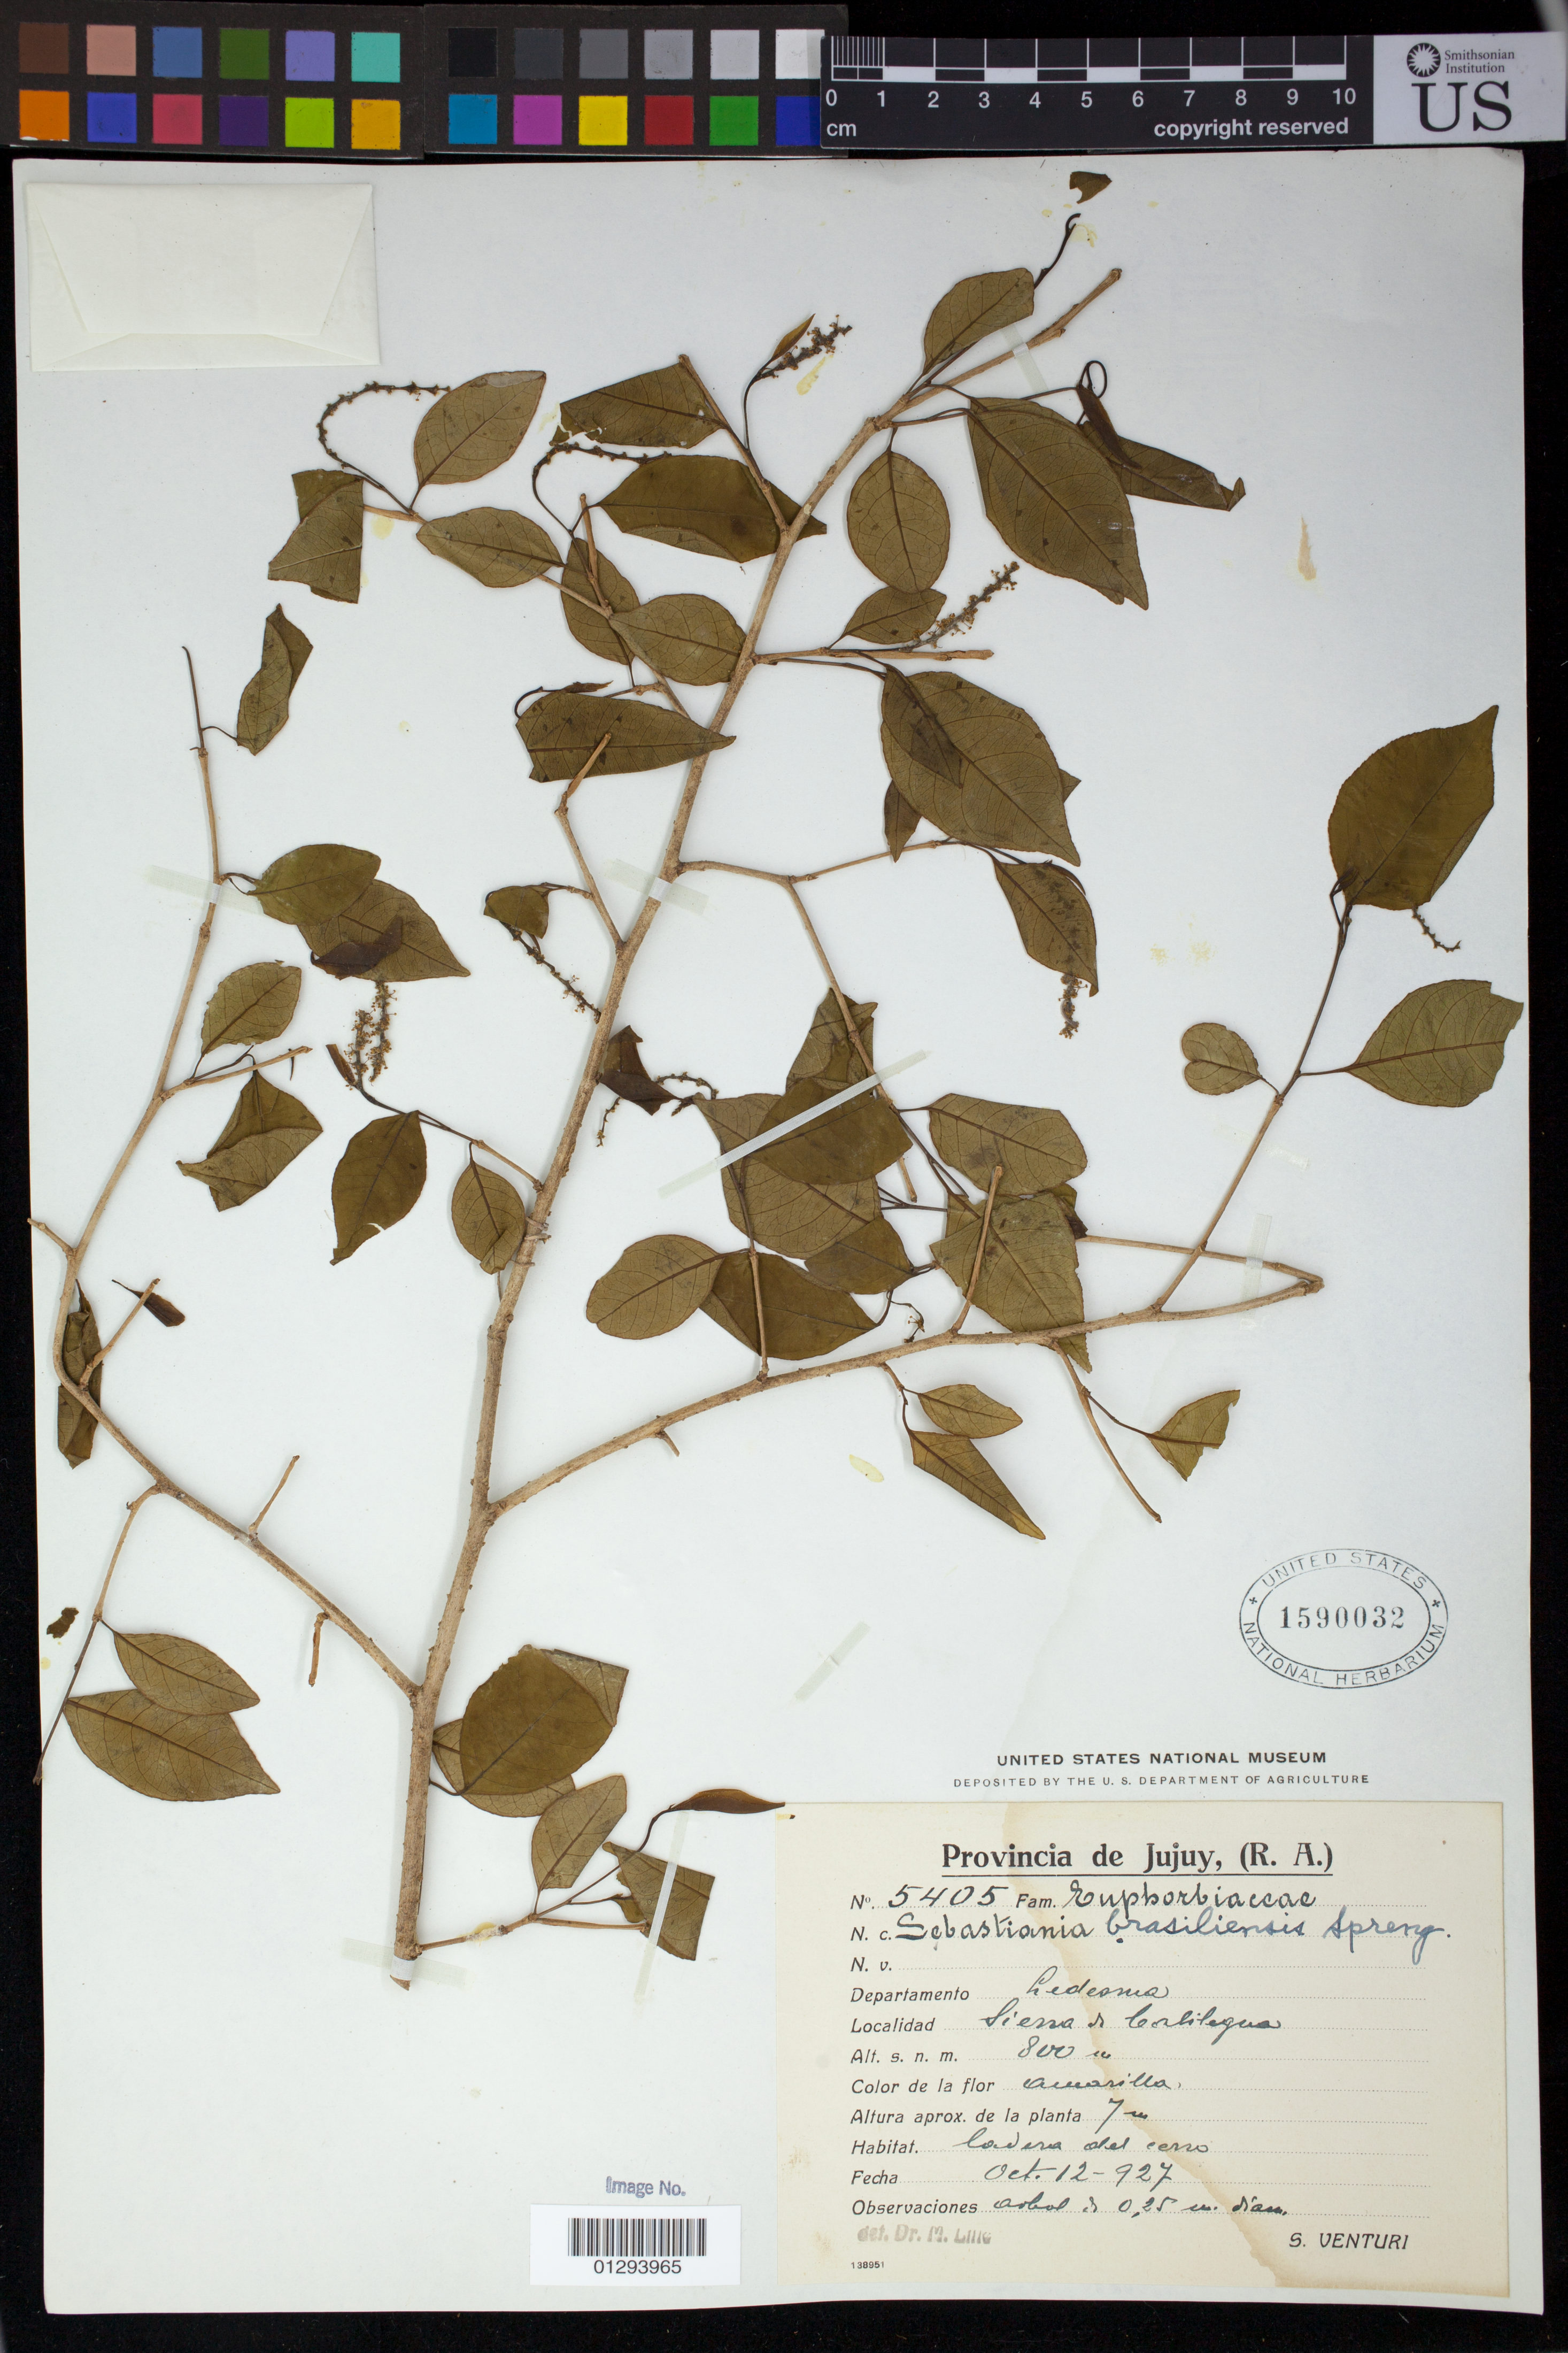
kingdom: Plantae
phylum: Tracheophyta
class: Magnoliopsida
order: Malpighiales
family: Euphorbiaceae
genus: Sebastiania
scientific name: Sebastiania brasiliensis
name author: Spreng.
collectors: S. Venturi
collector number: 5405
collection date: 1927-10-12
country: Argentina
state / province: Jujuy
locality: Ledesma, Sierra de Calilegua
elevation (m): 800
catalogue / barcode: US 1590032